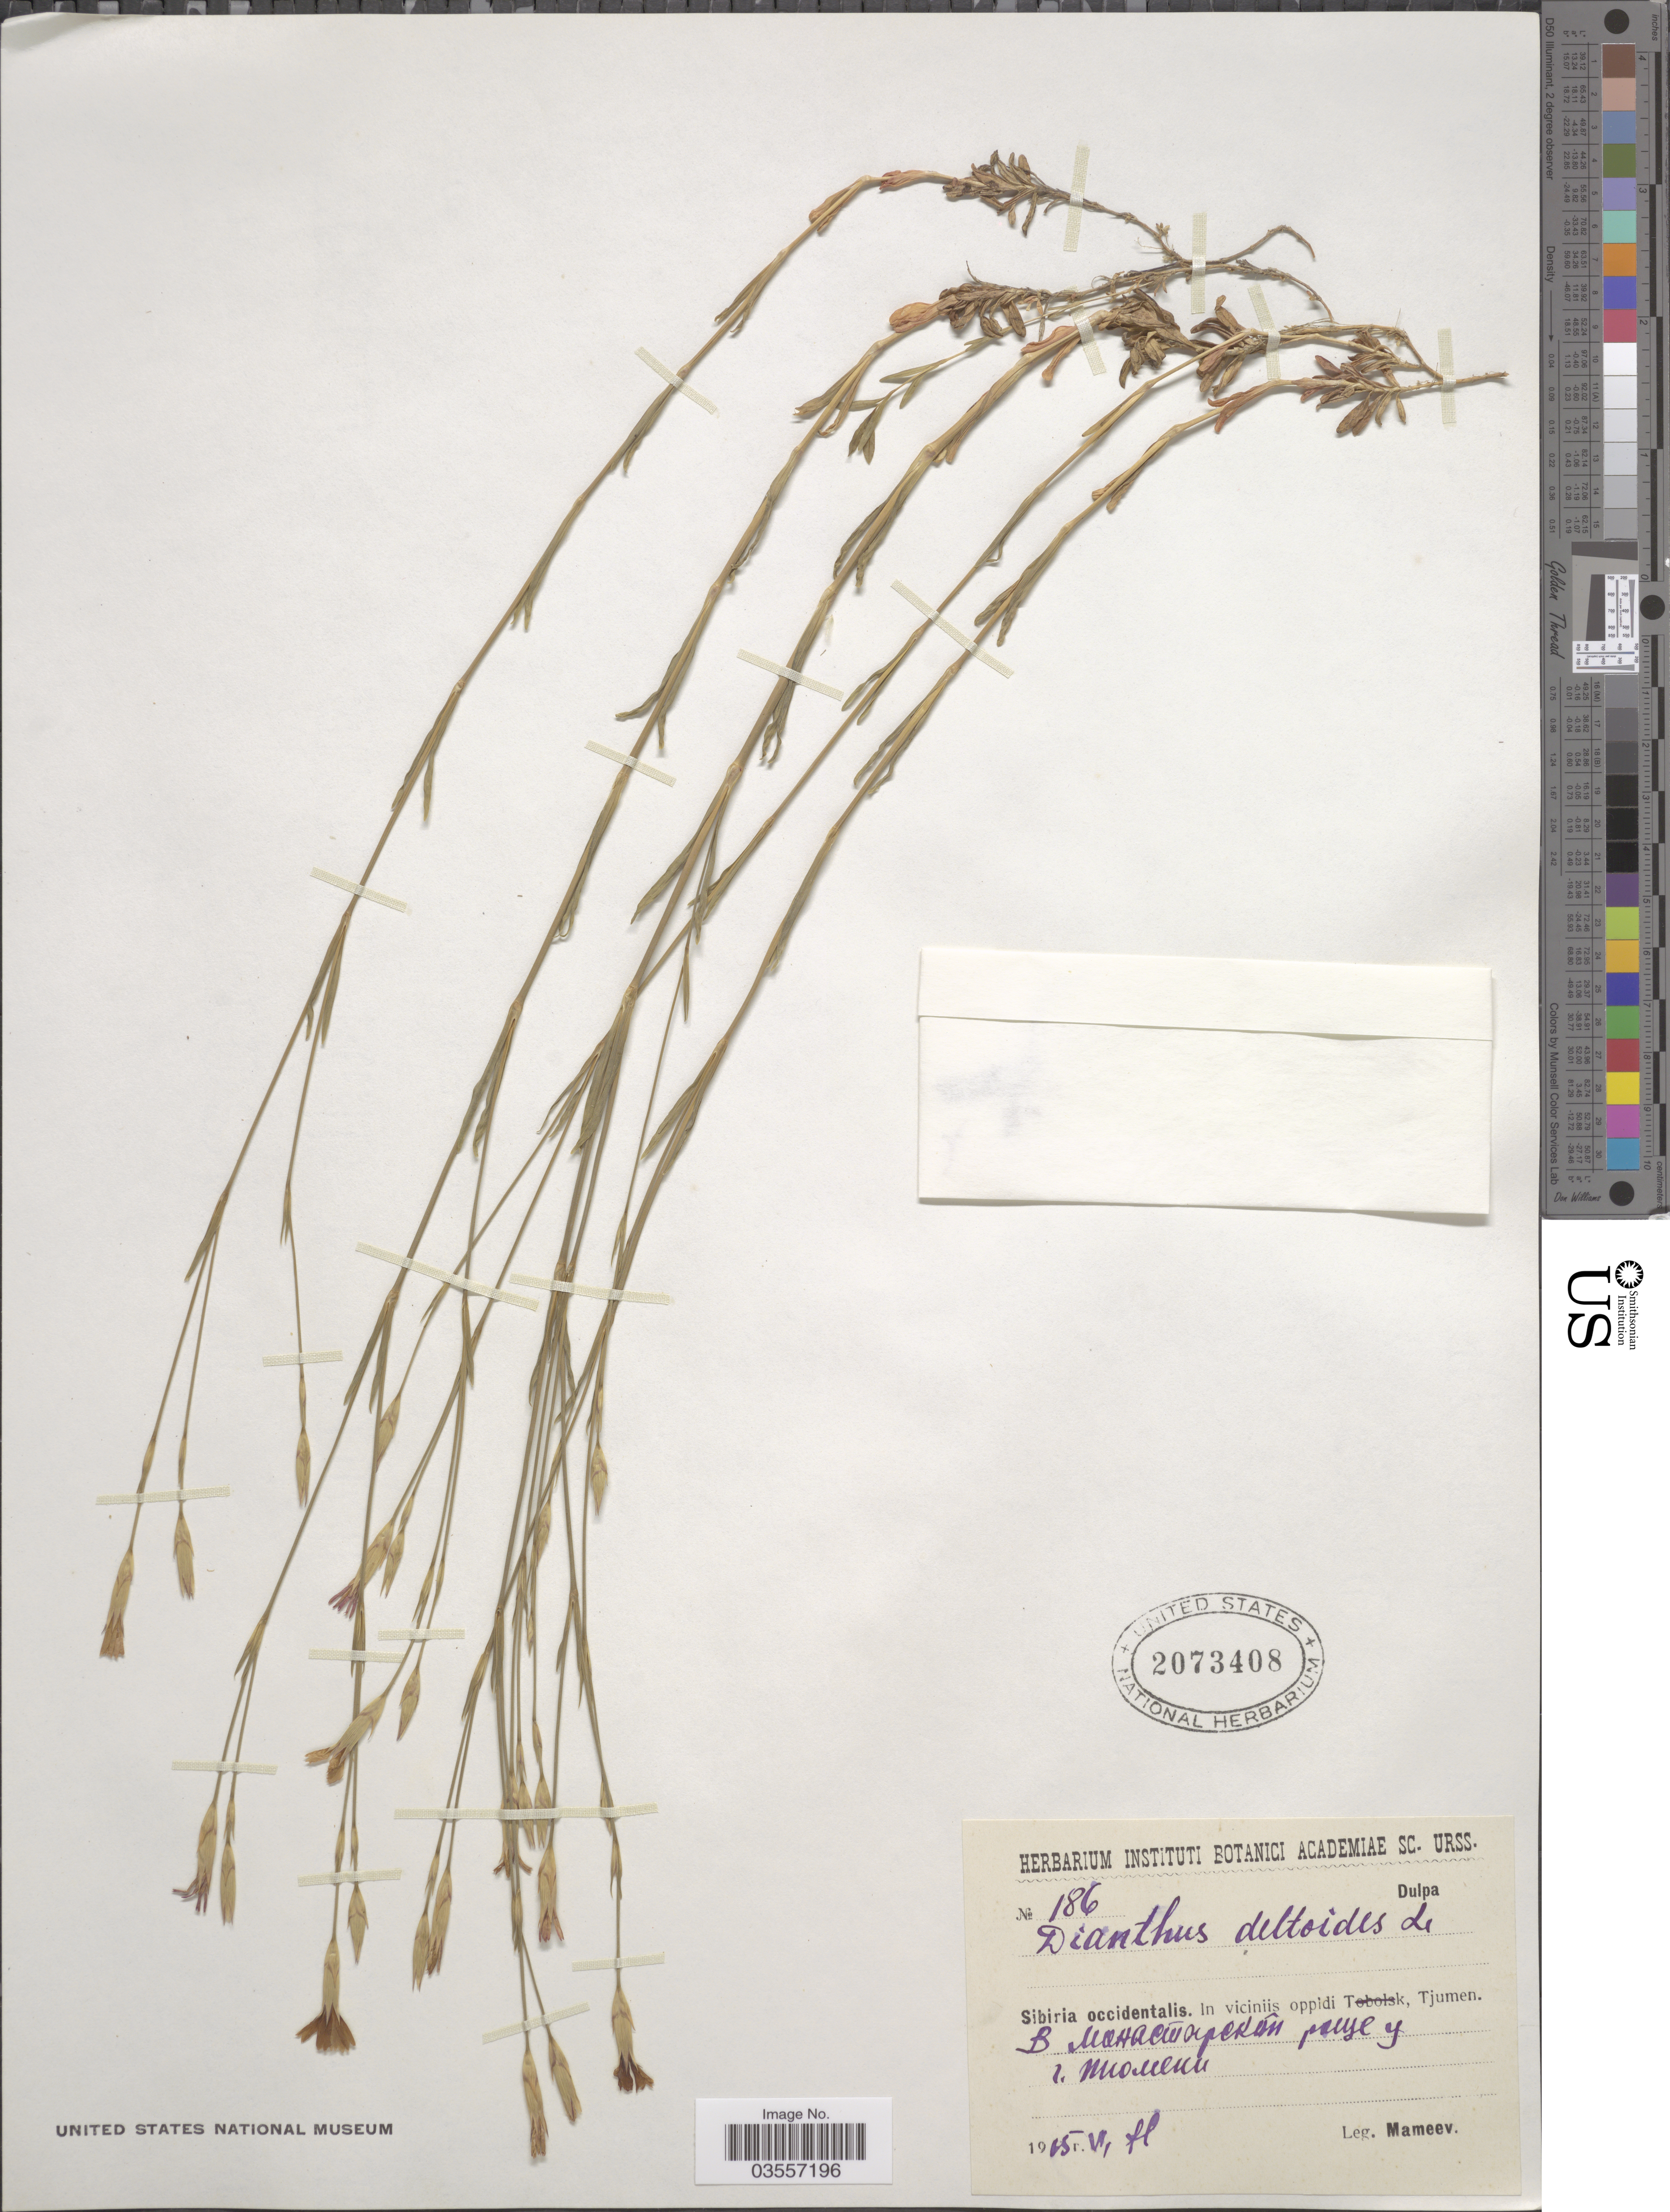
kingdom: Plantae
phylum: Tracheophyta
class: Magnoliopsida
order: Caryophyllales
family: Caryophyllaceae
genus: Dianthus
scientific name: Dianthus deltoides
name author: L.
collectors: Mameev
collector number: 186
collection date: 1915-06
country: Russian Federation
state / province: Tyumen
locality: Sibiria occidentalis. In viciniis oppidi Tjumen. X.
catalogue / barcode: US 2073408